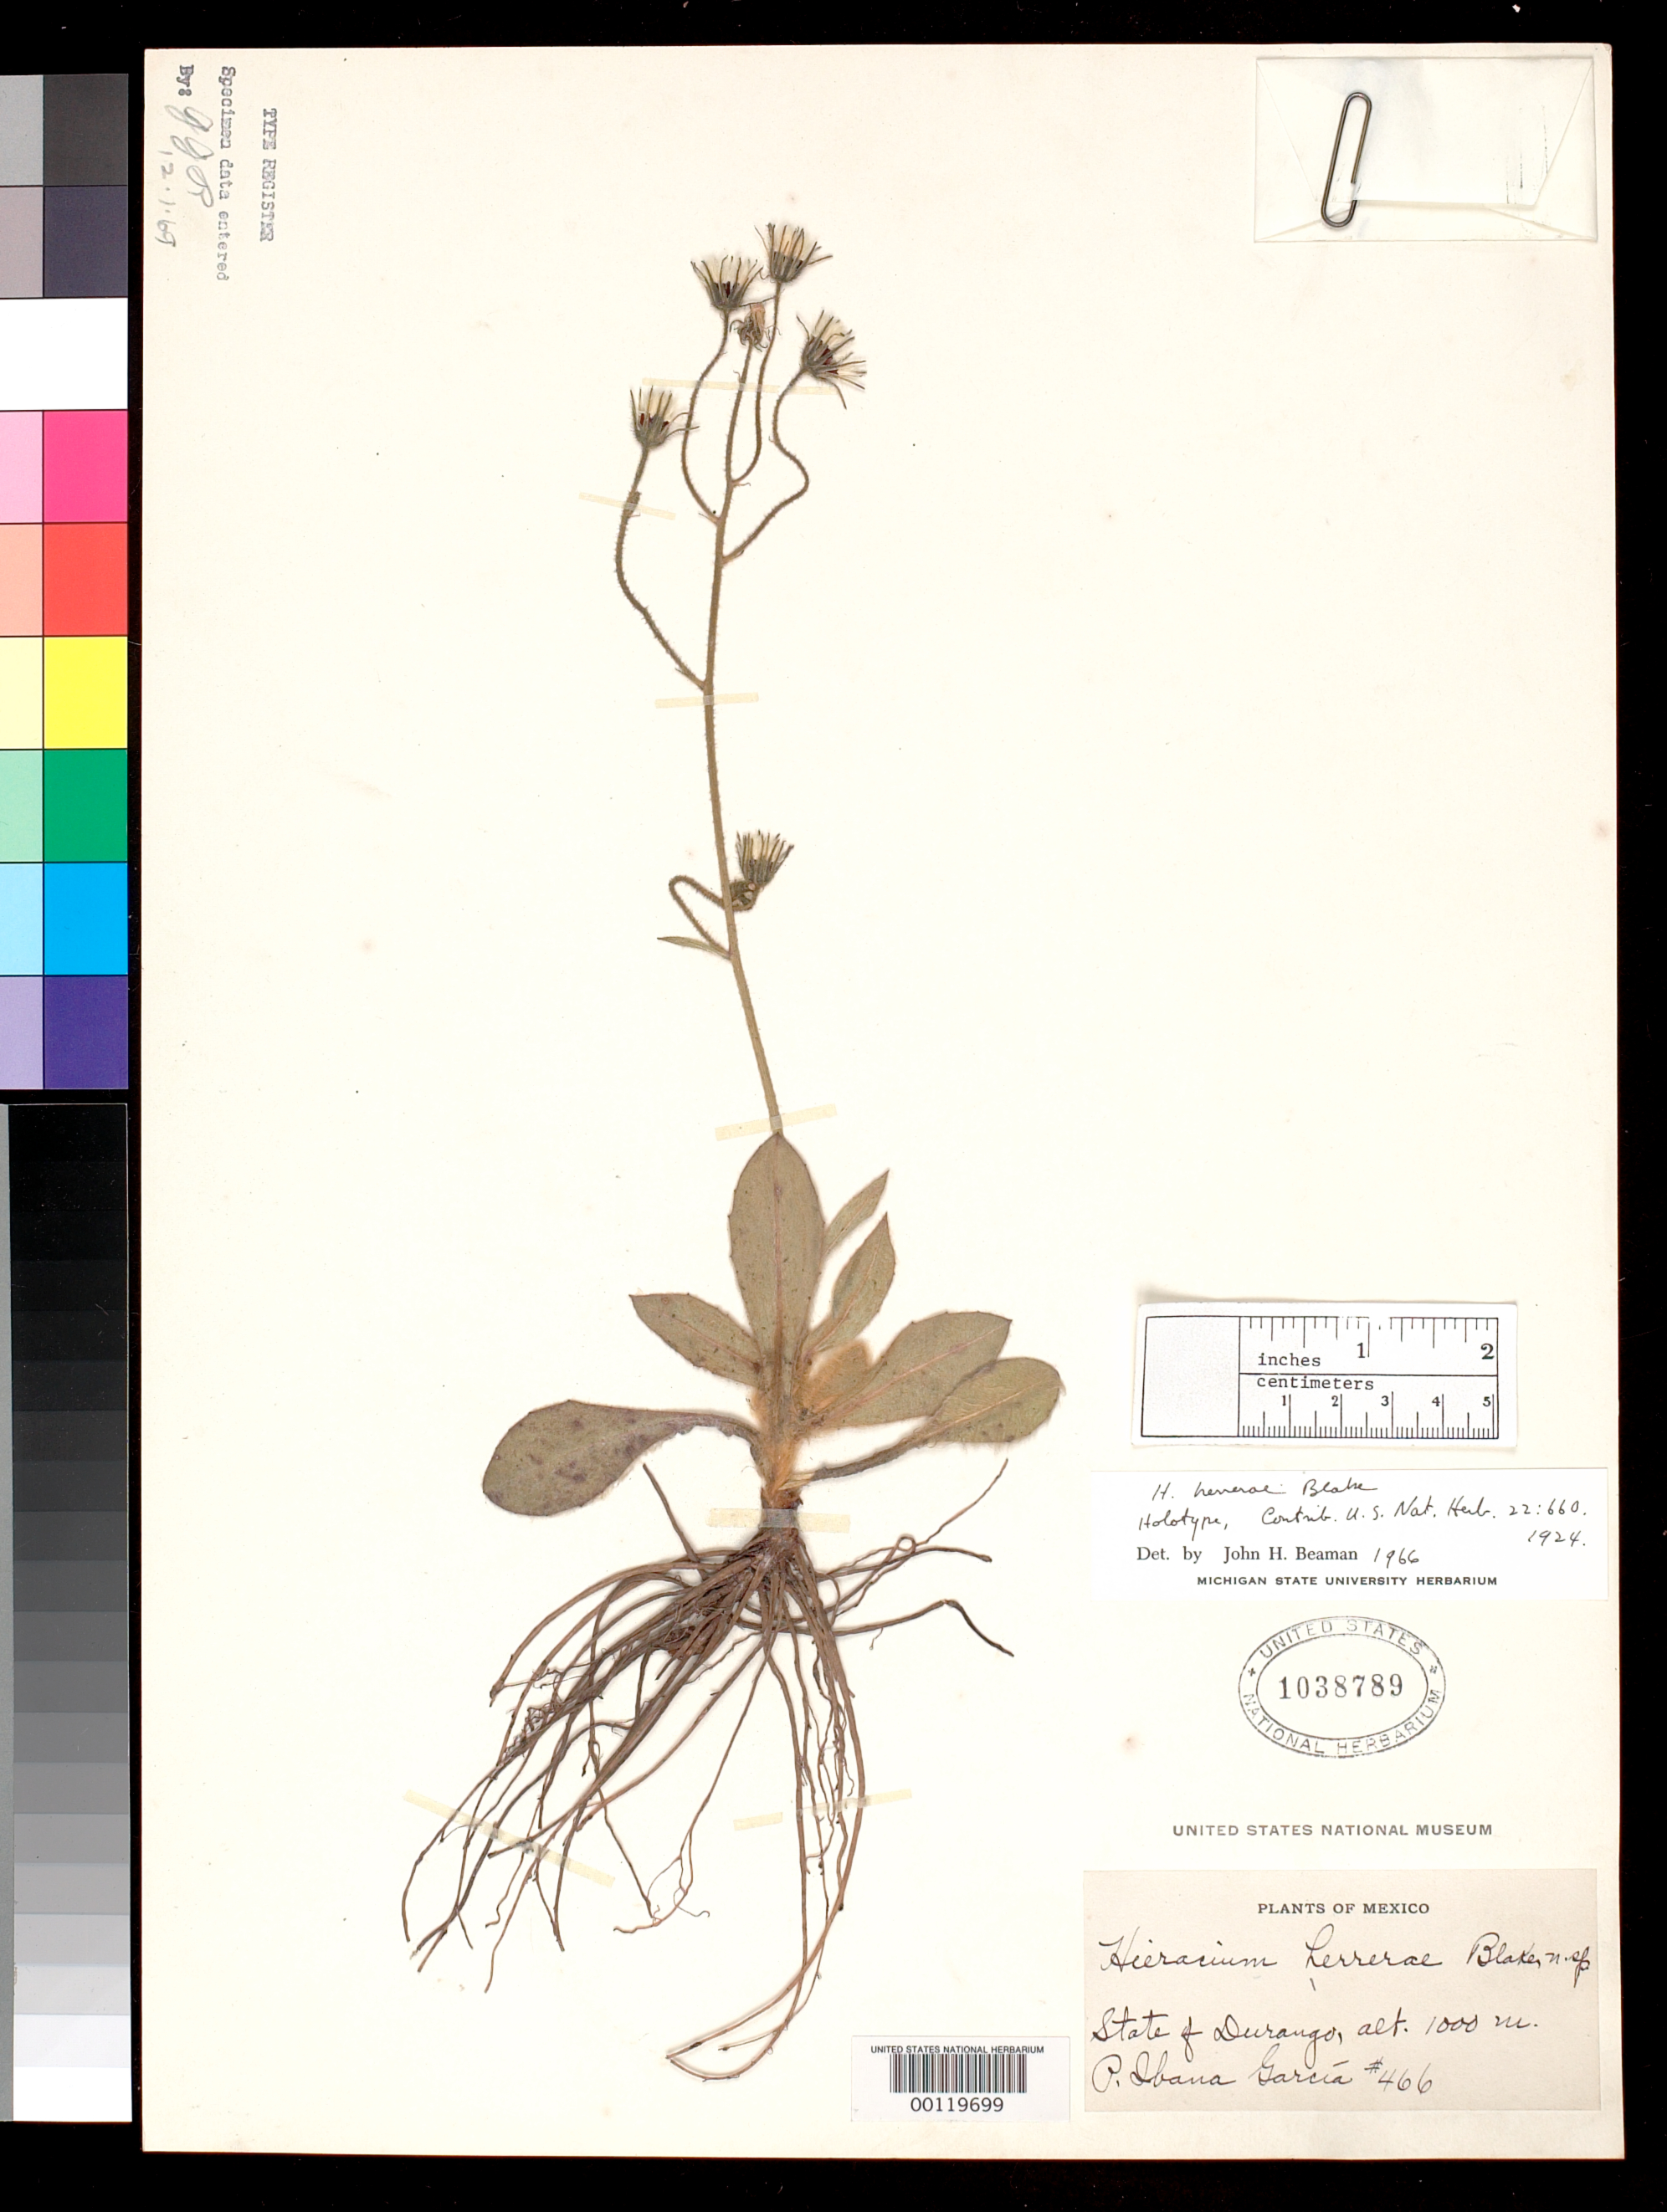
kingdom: Plantae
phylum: Tracheophyta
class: Magnoliopsida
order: Asterales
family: Asteraceae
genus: Hieracium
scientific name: Hieracium herrerae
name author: S.F. Blake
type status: Holotype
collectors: P. I. Garcia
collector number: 466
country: Mexico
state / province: Durango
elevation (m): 1000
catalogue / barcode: US 1038789